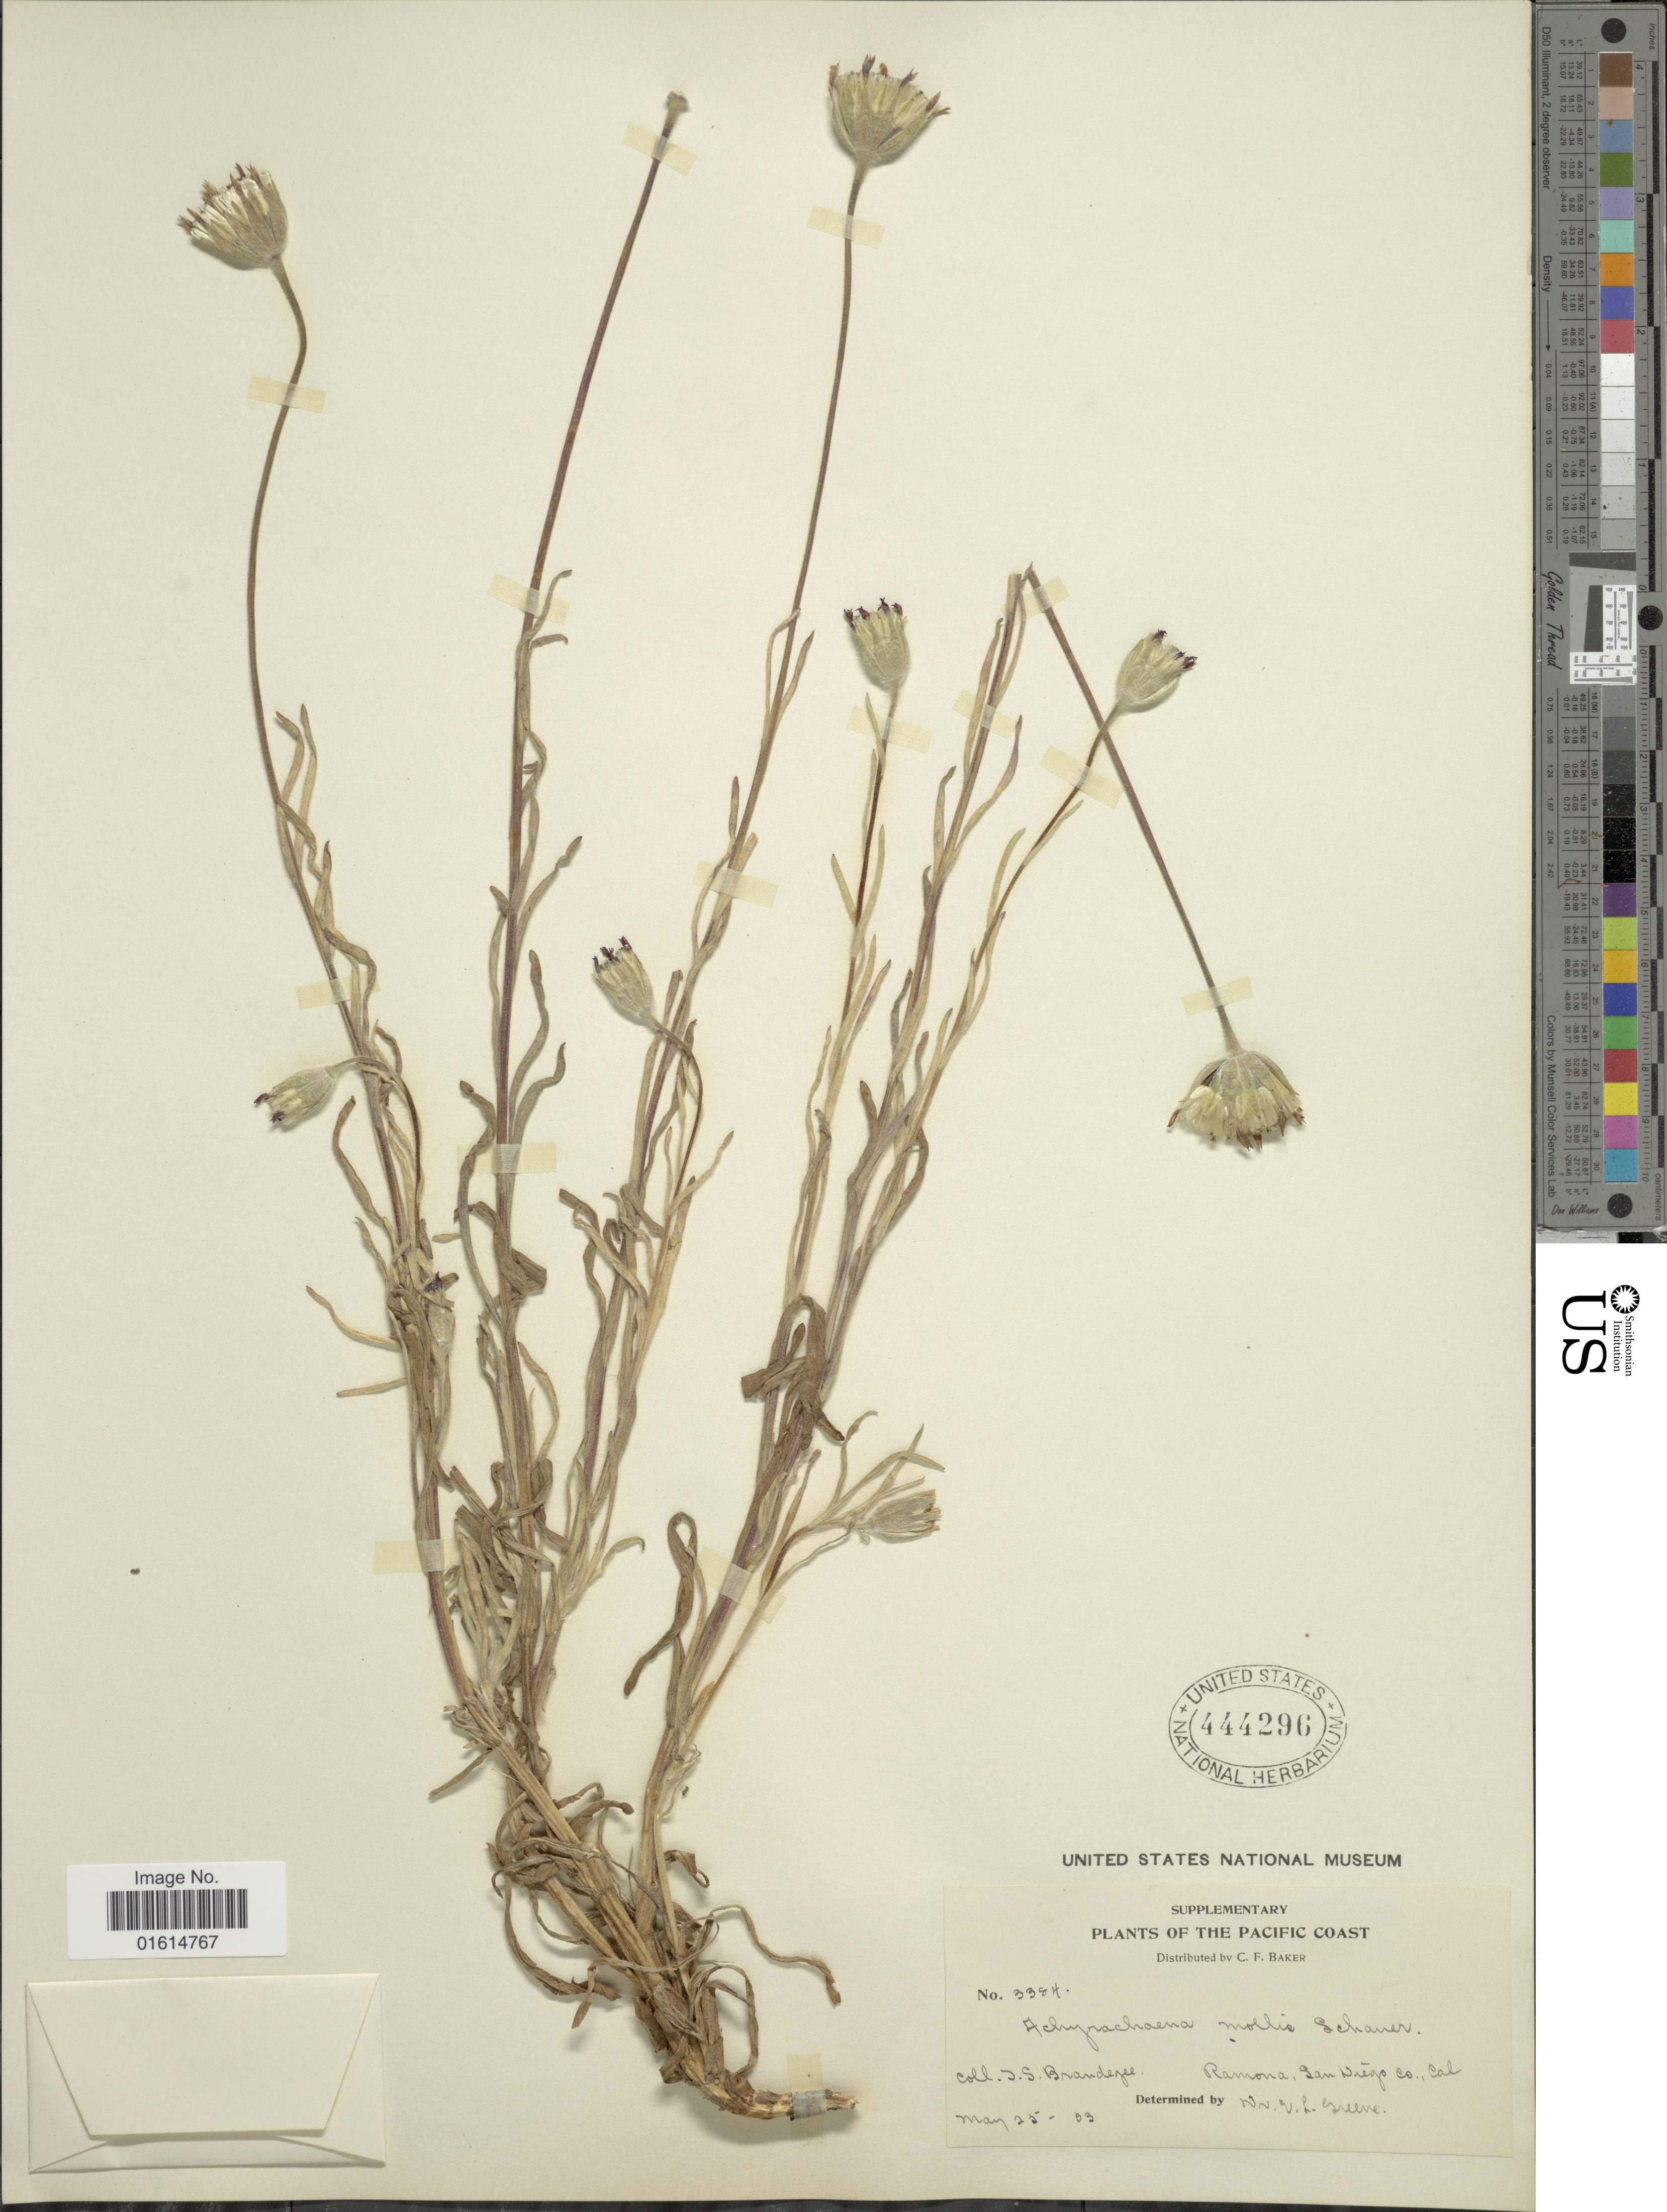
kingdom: Plantae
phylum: Tracheophyta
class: Magnoliopsida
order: Asterales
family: Asteraceae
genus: Achyrachaena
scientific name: Achyrachaena mollis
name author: Schauer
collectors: J. S. Brandegee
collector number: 3384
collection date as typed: Transcribed d/m/y: 25/5/3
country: United States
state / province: California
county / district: San Diego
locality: Pacific Coast, Ramona, San Diego Co., Cal.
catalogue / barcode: US 444296